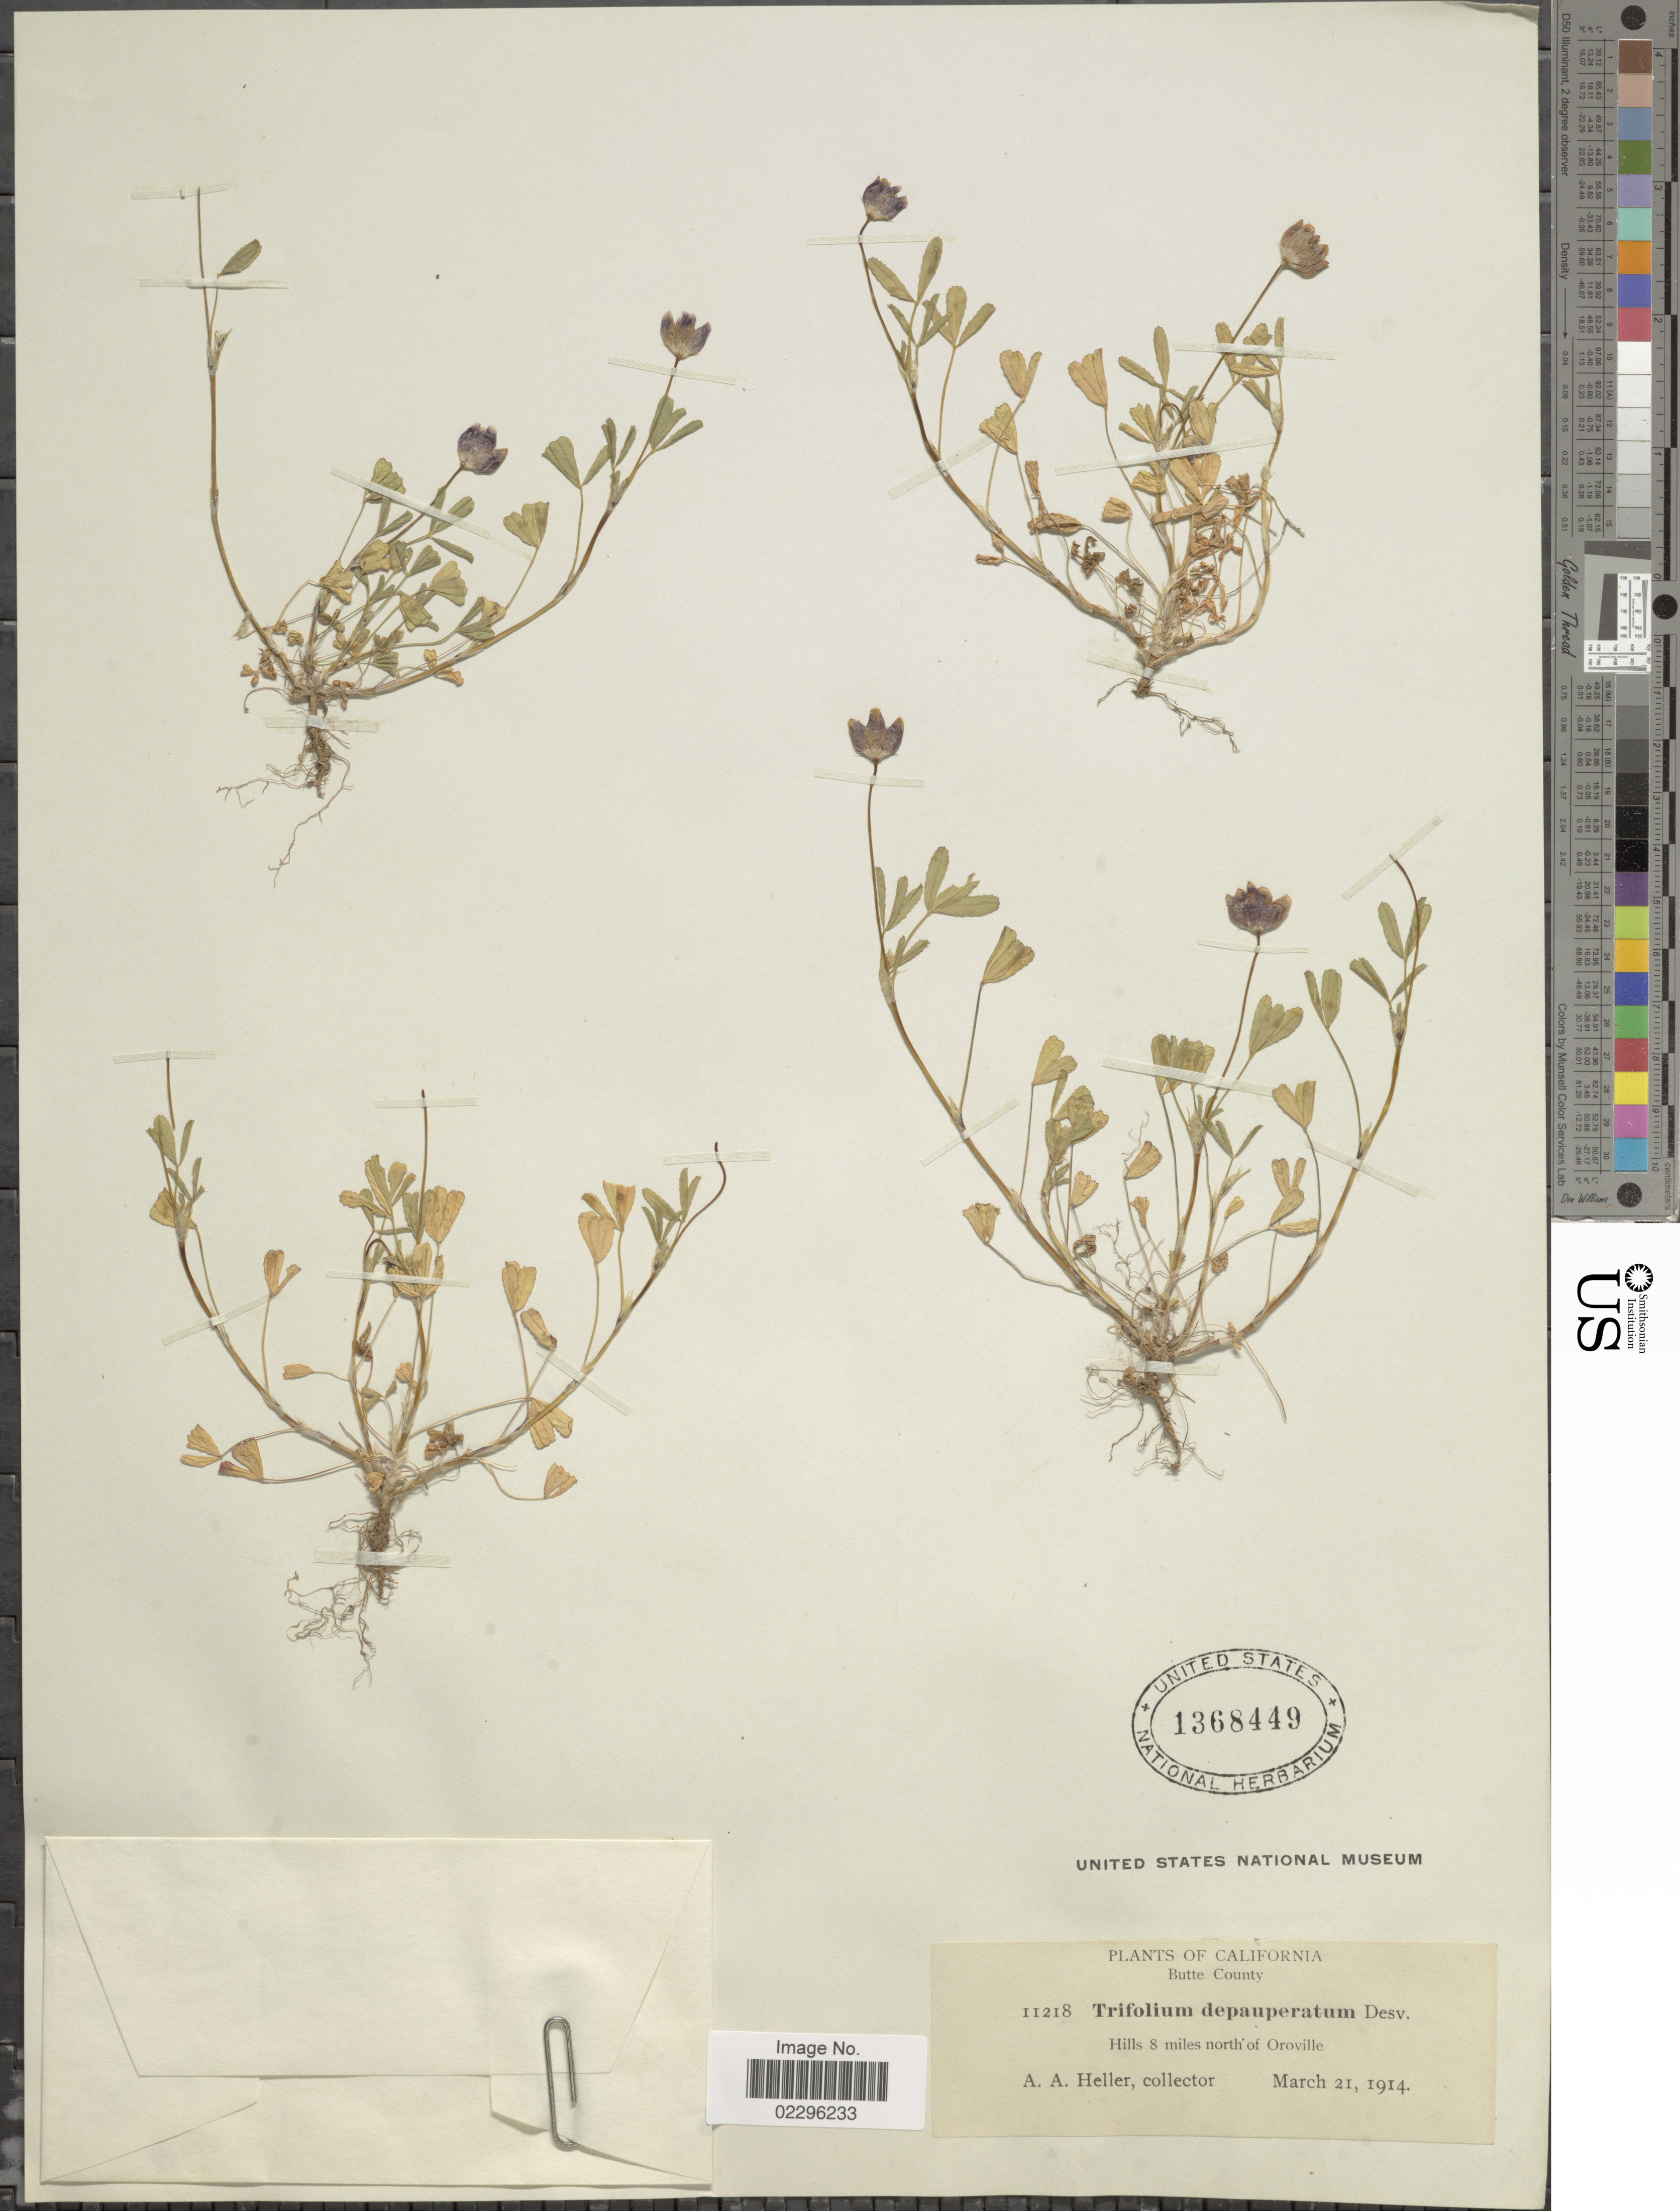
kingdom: Plantae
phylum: Tracheophyta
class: Magnoliopsida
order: Fabales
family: Fabaceae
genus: Trifolium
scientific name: Trifolium depauperatum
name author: Desv.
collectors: A. A. Heller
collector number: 11218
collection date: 1914-03-21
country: United States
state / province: California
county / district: Butte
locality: Butte County. Hills 8 miles north Oroville.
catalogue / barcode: US 1368449